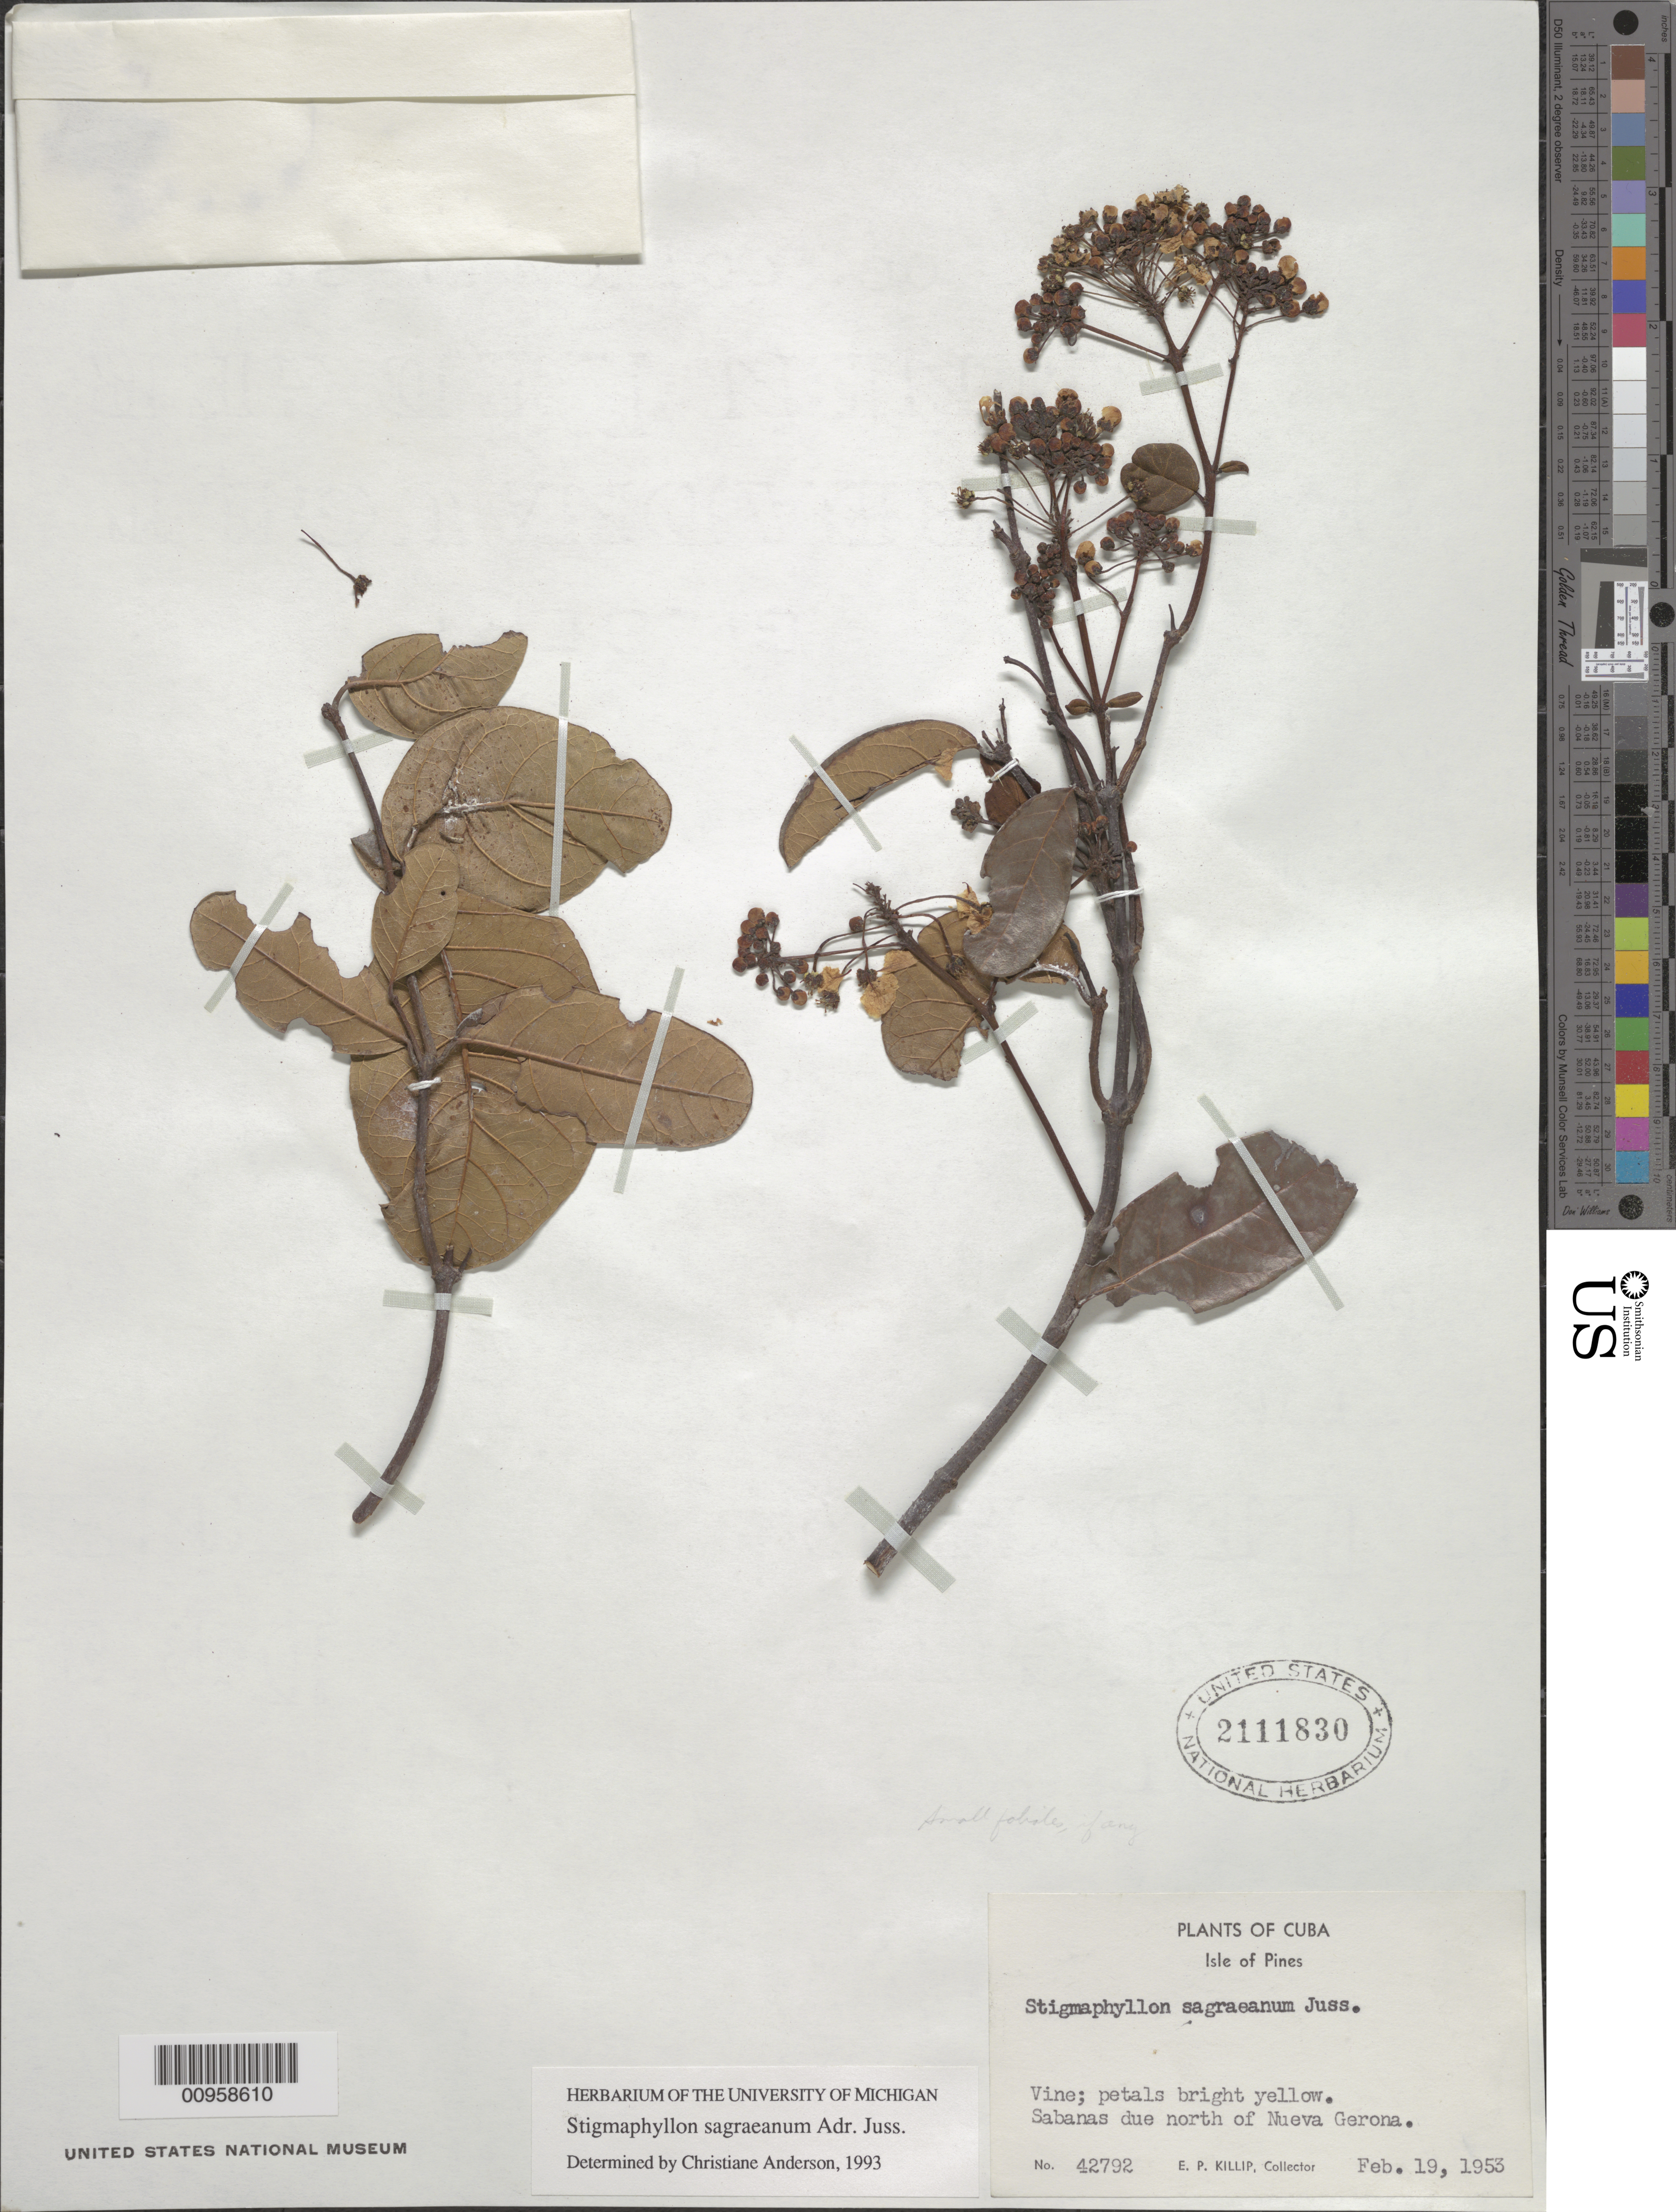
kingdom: Plantae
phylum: Tracheophyta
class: Magnoliopsida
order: Malpighiales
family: Malpighiaceae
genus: Stigmaphyllon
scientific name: Stigmaphyllon sagraeanum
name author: Juss.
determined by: Anderson, C.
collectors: E. P. Killip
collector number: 42792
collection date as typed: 19 Feb 1953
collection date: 1953-02-19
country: Cuba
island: Isla de la Juventud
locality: Due N of Nueva Gerona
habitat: Sabanas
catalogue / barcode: US 2111830